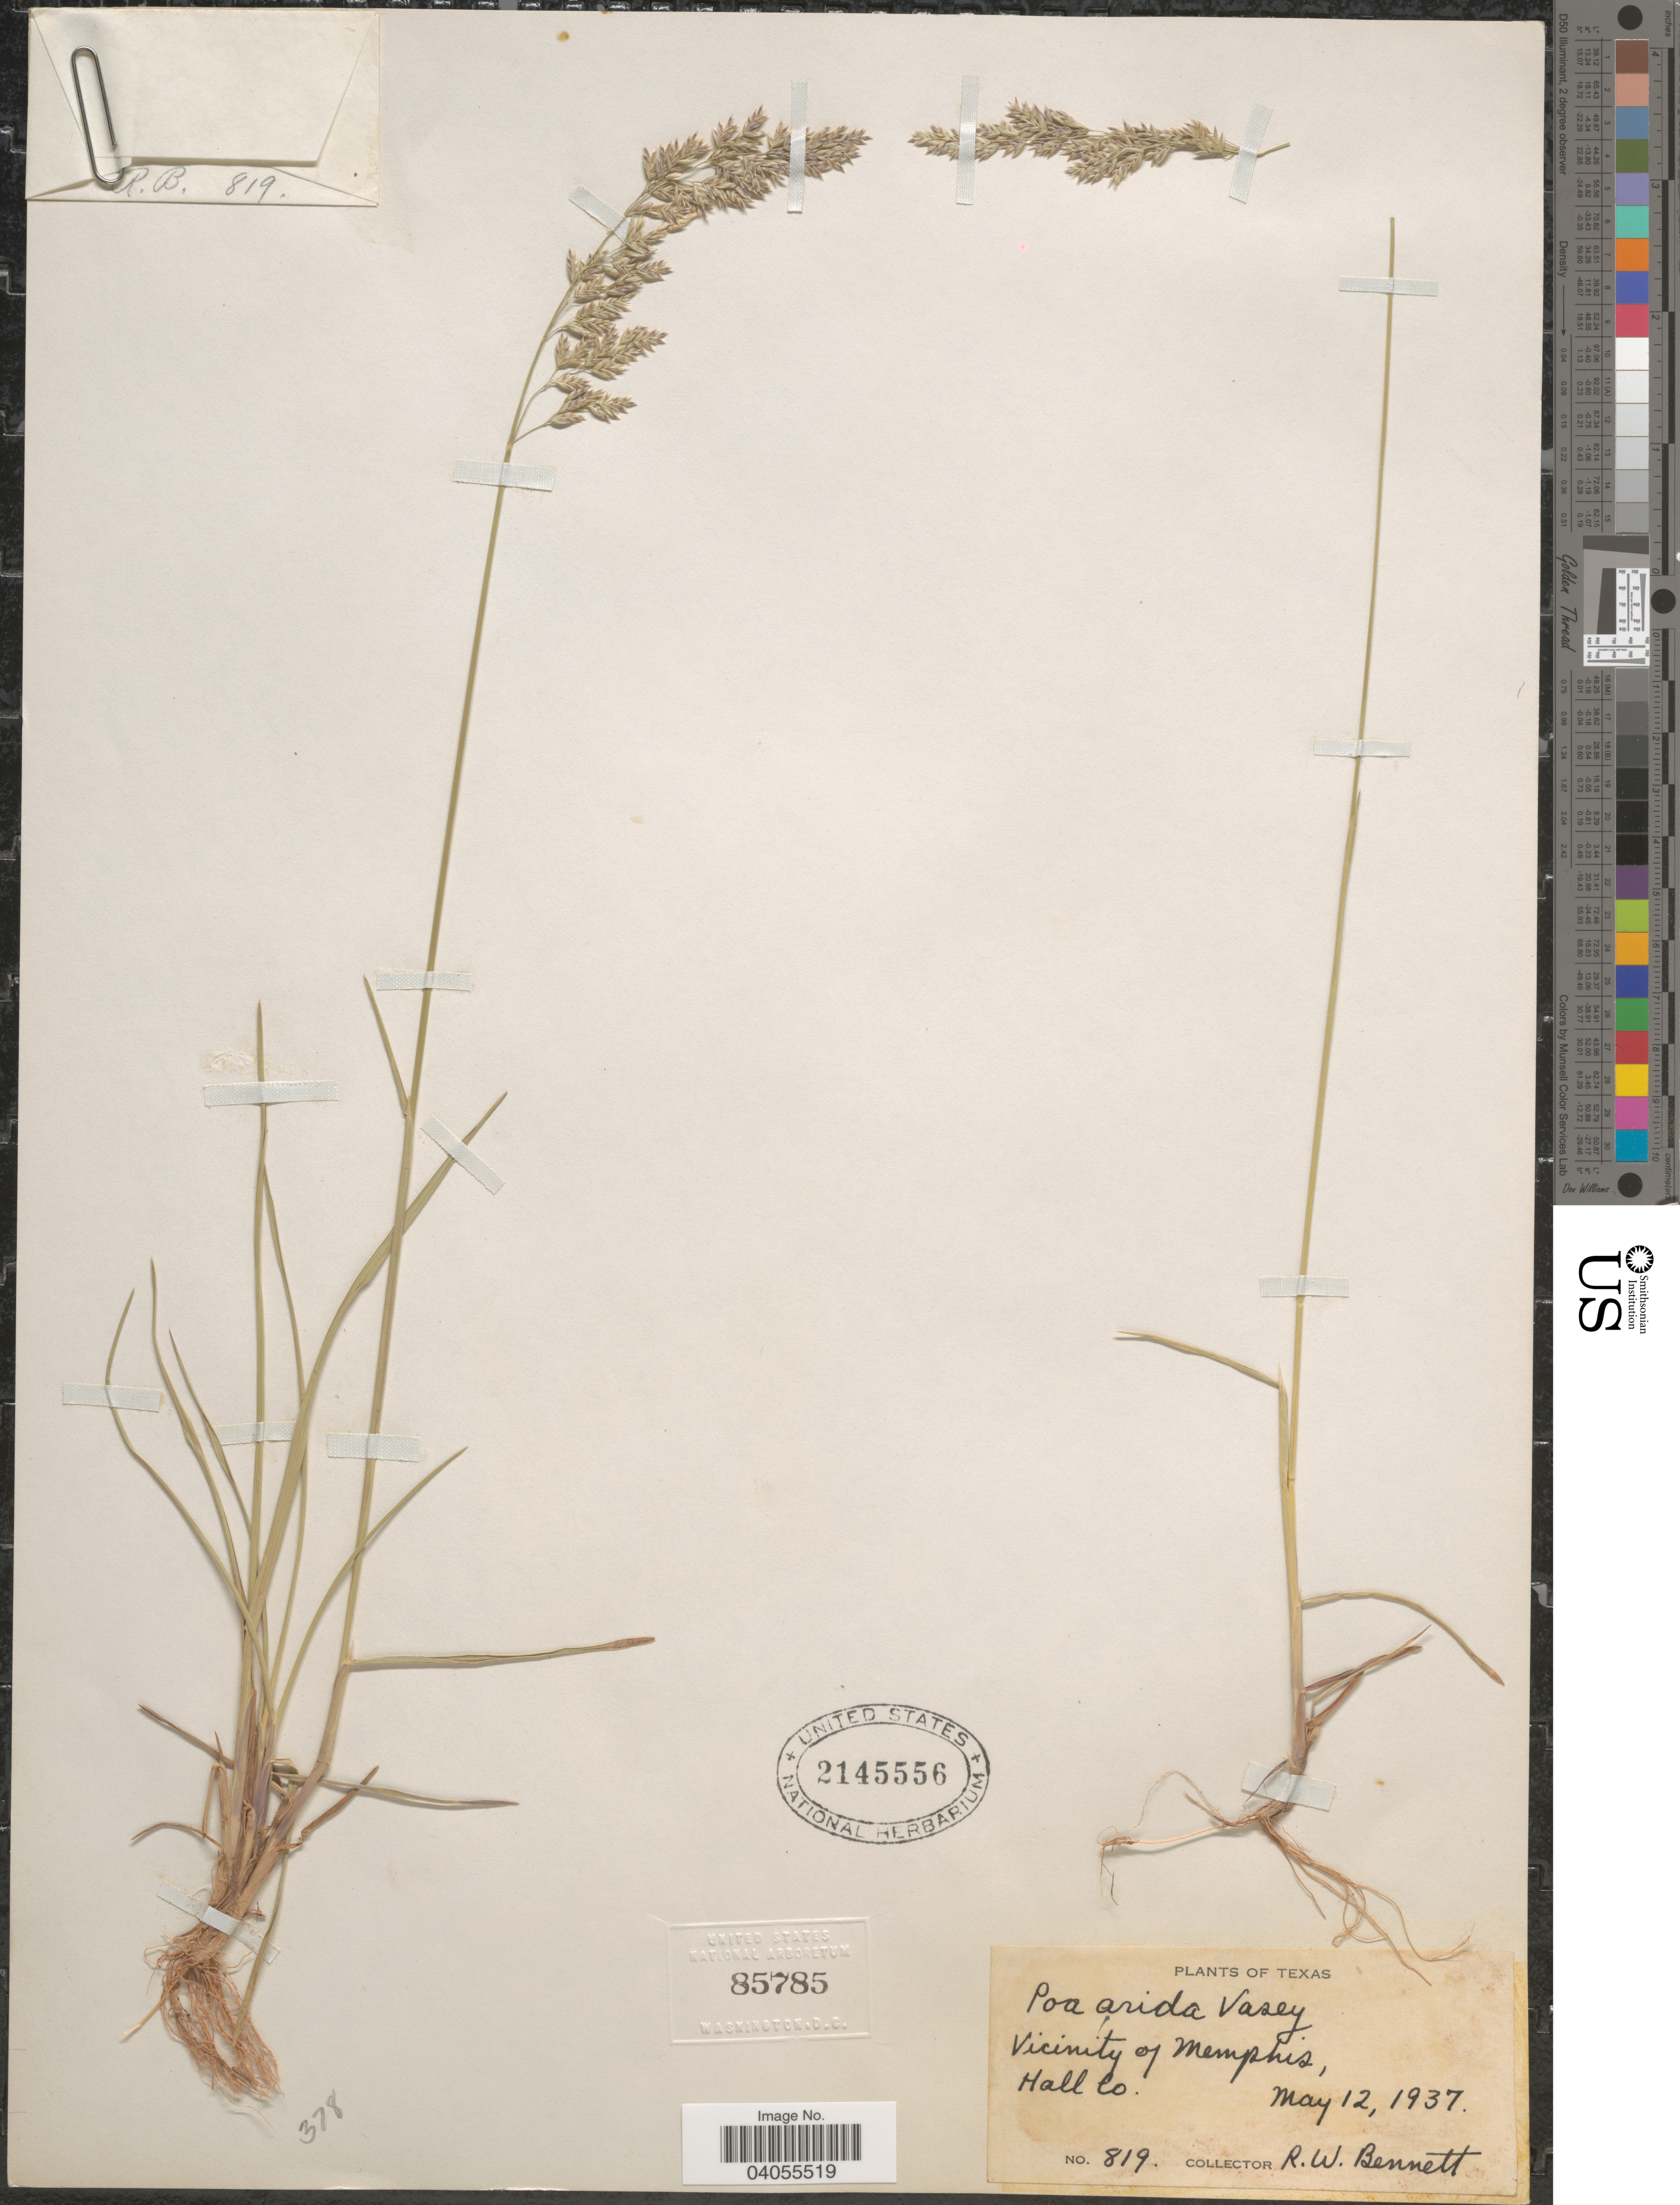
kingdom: Plantae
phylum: Tracheophyta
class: Liliopsida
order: Poales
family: Poaceae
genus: Poa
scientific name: Poa arida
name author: Vasey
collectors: R. W. Bennett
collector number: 819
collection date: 1937-05-12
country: United States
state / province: Texas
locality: Vicinity of Memphis, Hall Co.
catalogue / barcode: US 2145556